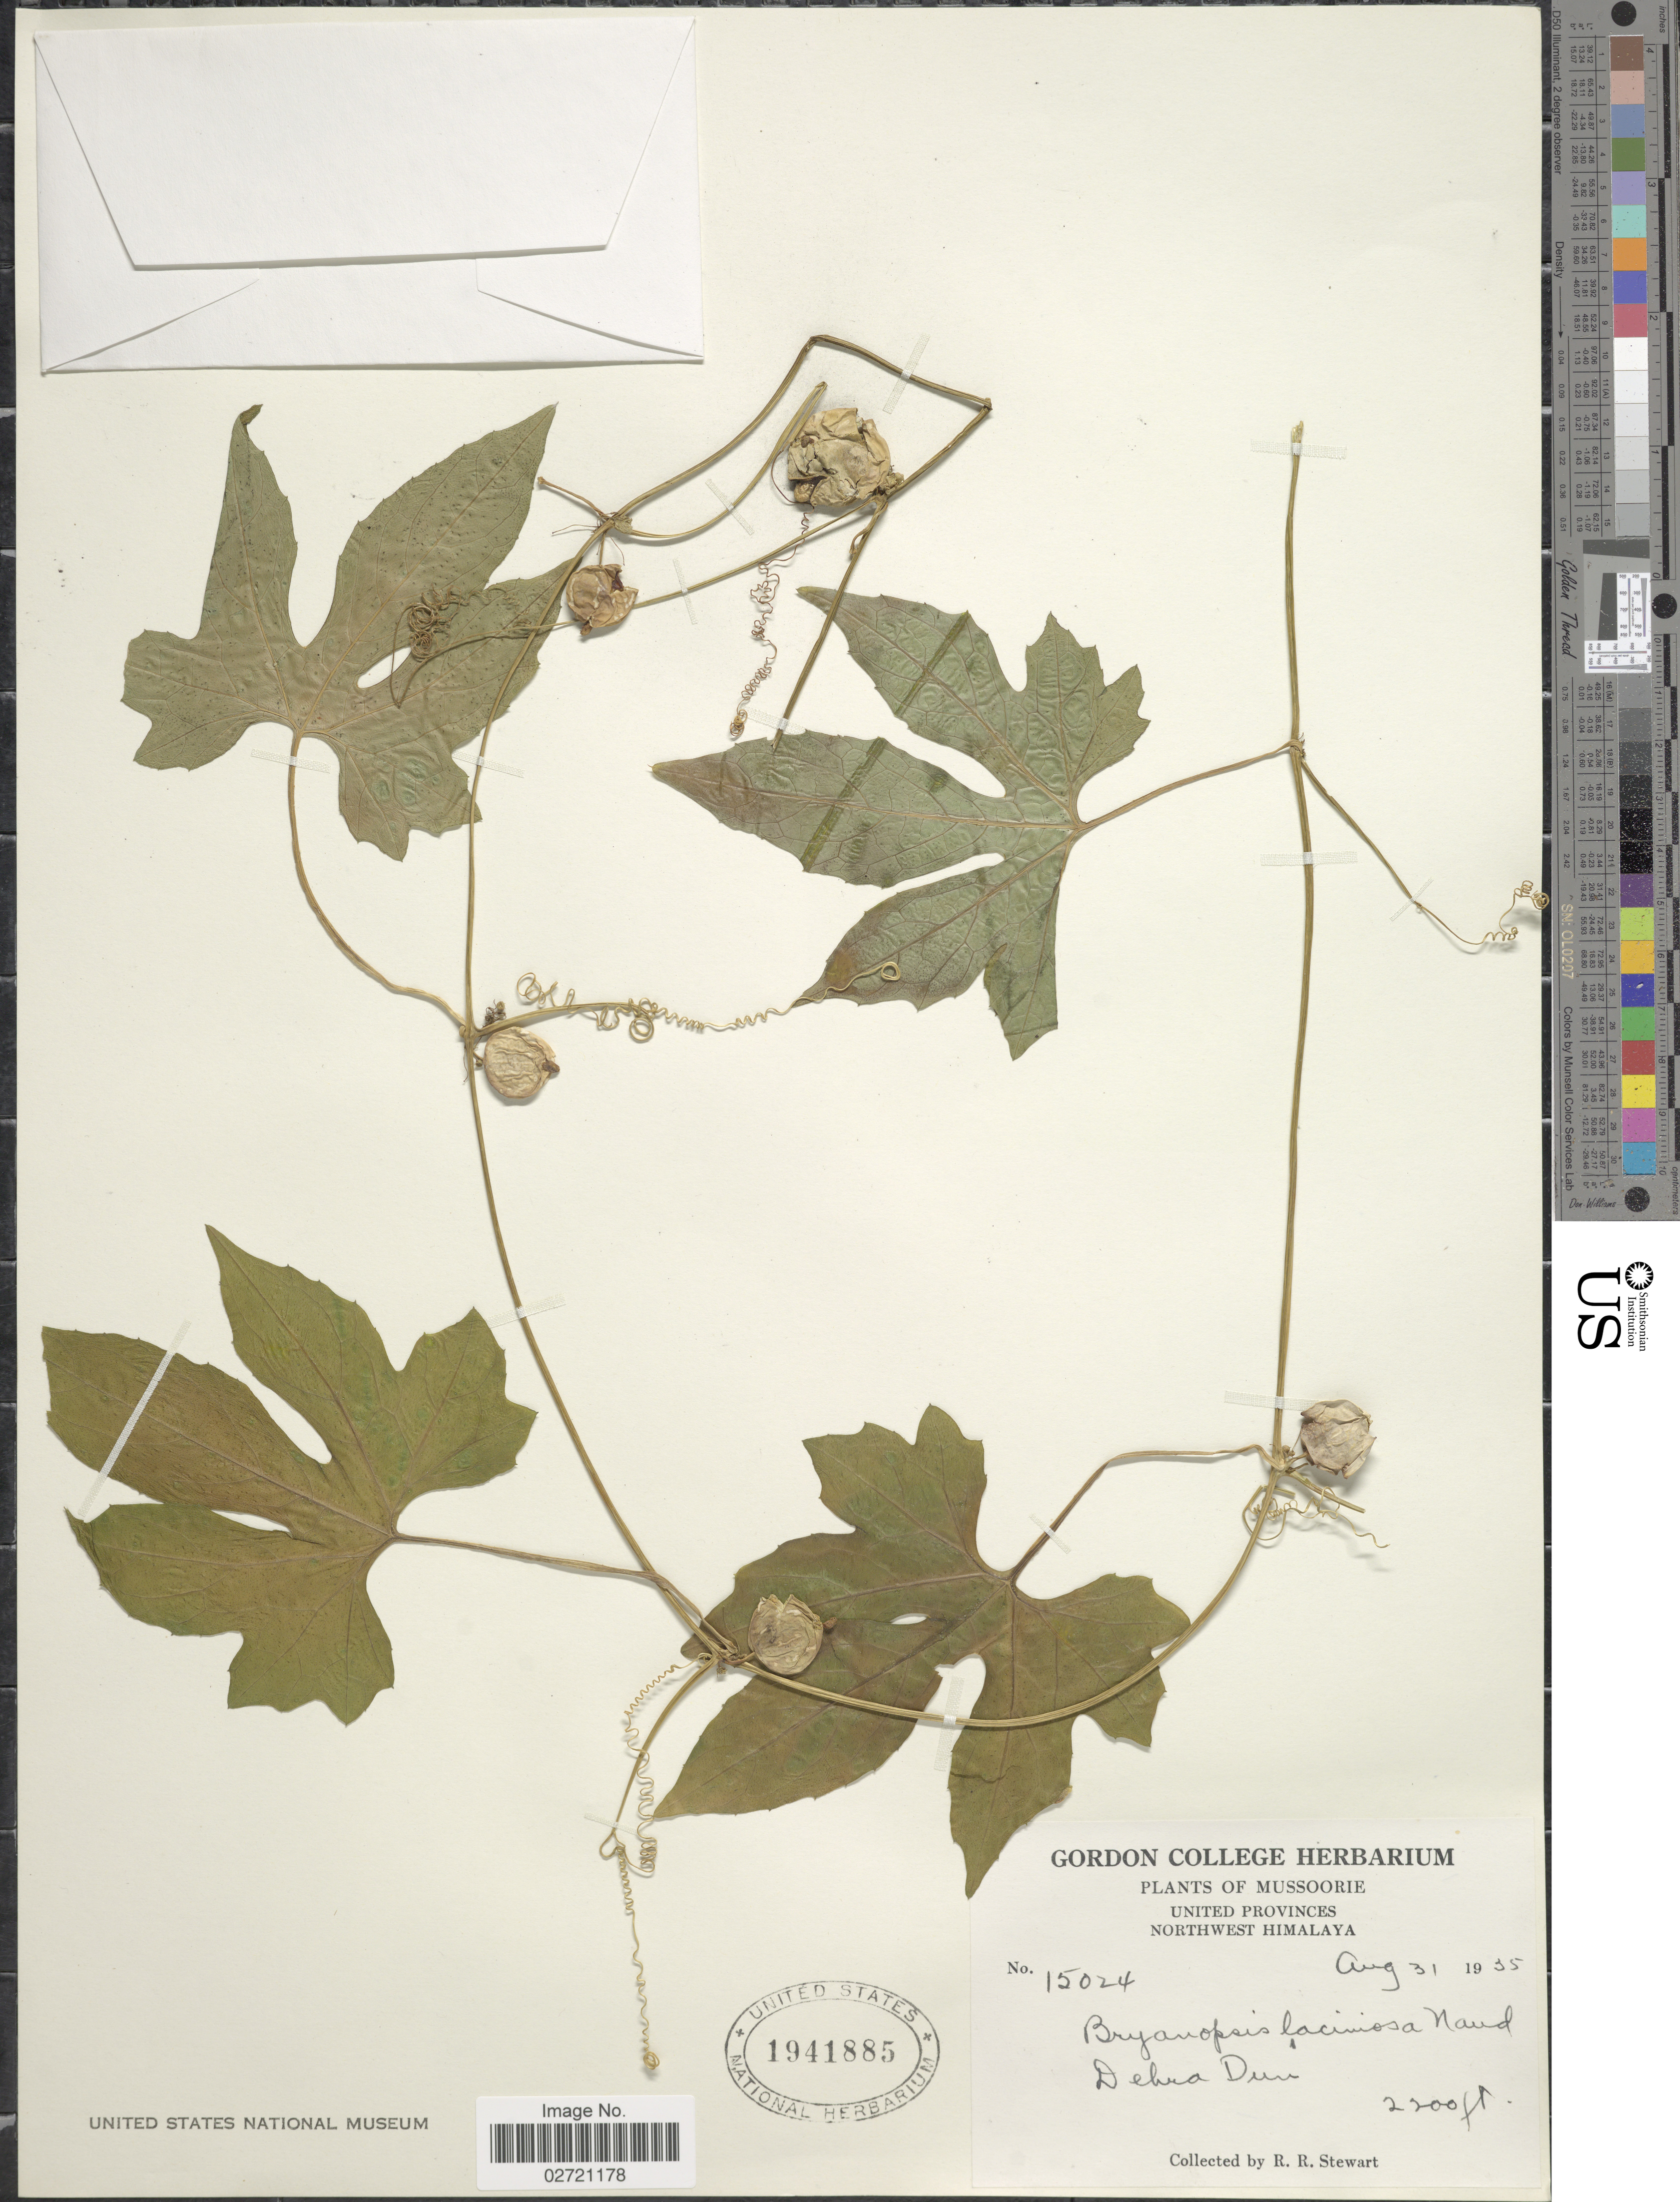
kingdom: Plantae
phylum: Tracheophyta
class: Magnoliopsida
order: Cucurbitales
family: Cucurbitaceae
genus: Diplocyclos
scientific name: Diplocyclos palmatus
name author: (L.) C. Jeffrey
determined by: Strong, Mark T., (BOT), Smithsonian Institution - National Museum of Natural History (UNITED STATES)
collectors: R. R. Stewart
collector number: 15024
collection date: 1935-08-31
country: India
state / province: Uttarakhand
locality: Mussoorie, United Provinces, Northwest Himalaya, Dehra Dun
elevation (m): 671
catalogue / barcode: US 1941885